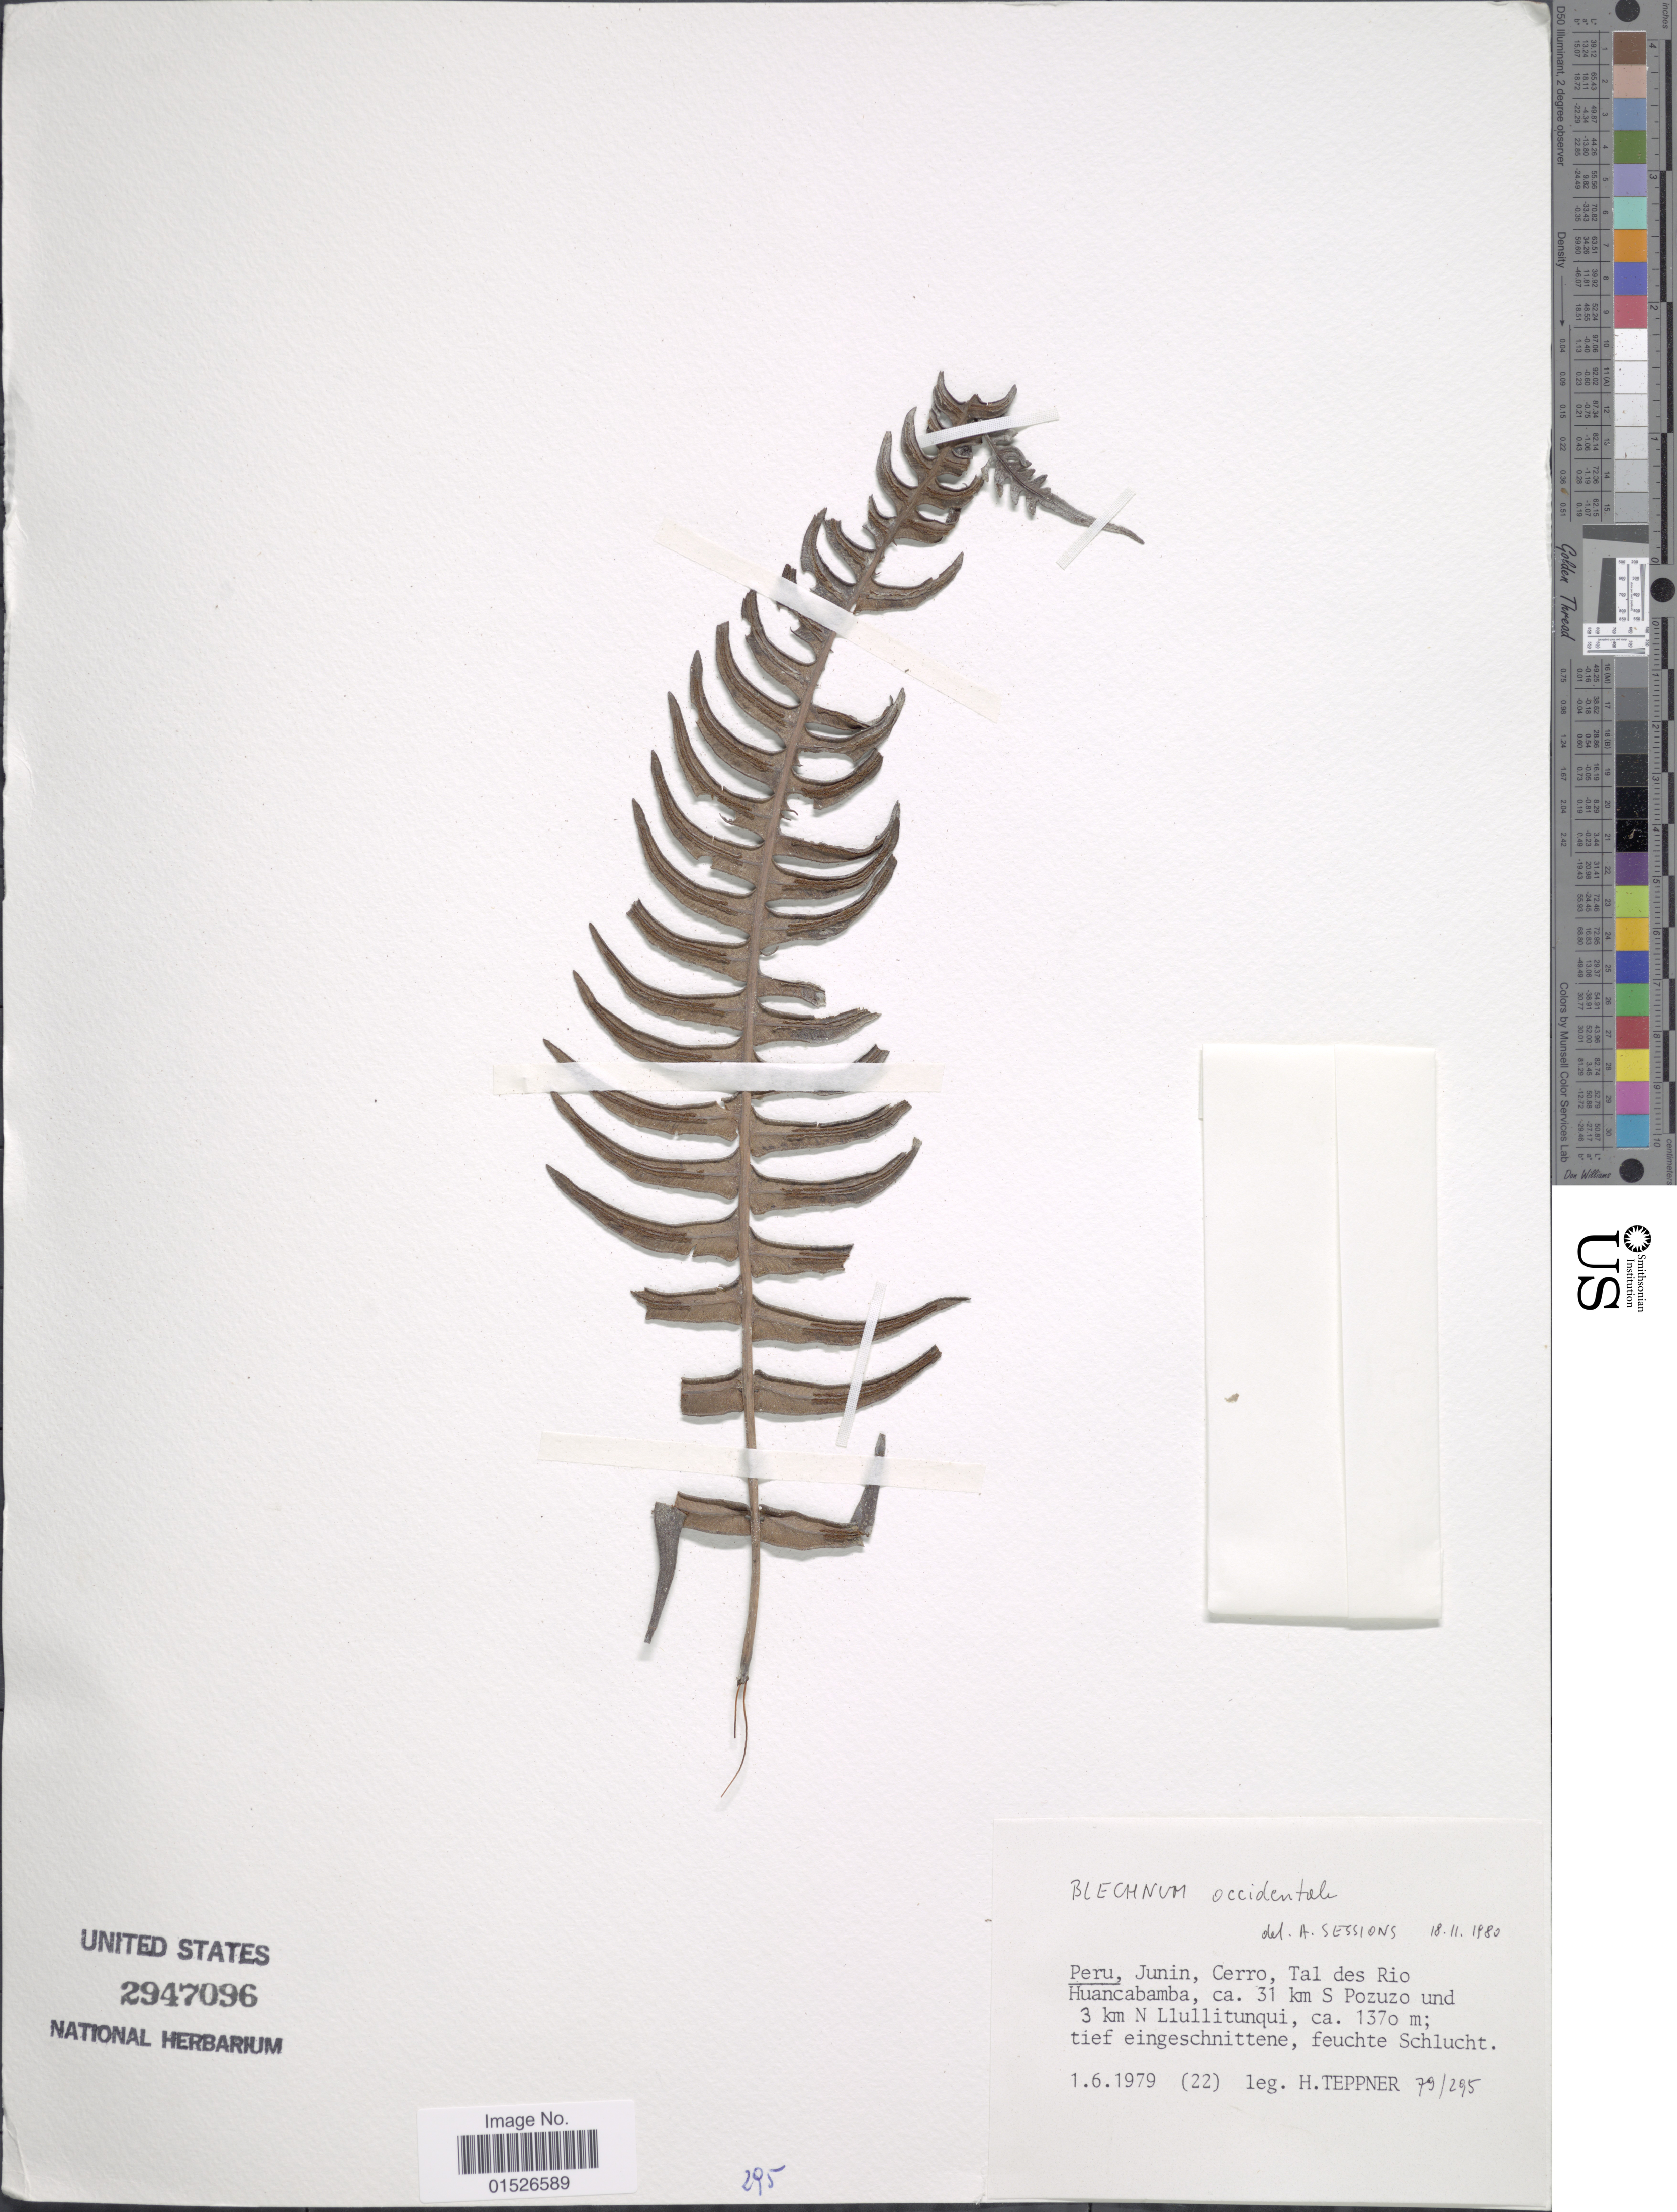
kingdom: Plantae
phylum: Tracheophyta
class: Polypodiopsida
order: Polypodiales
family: Blechnaceae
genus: Blechnum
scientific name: Blechnum occidentale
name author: L.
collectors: H. Teppner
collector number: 22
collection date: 1979-06-01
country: Peru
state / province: Junín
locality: Peru, Junin, Cerro, Tal des Rio Huancabamba, ca. 31 km S Pozuzo und 3 km N Llillitunqui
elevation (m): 1370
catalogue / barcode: US 2947096